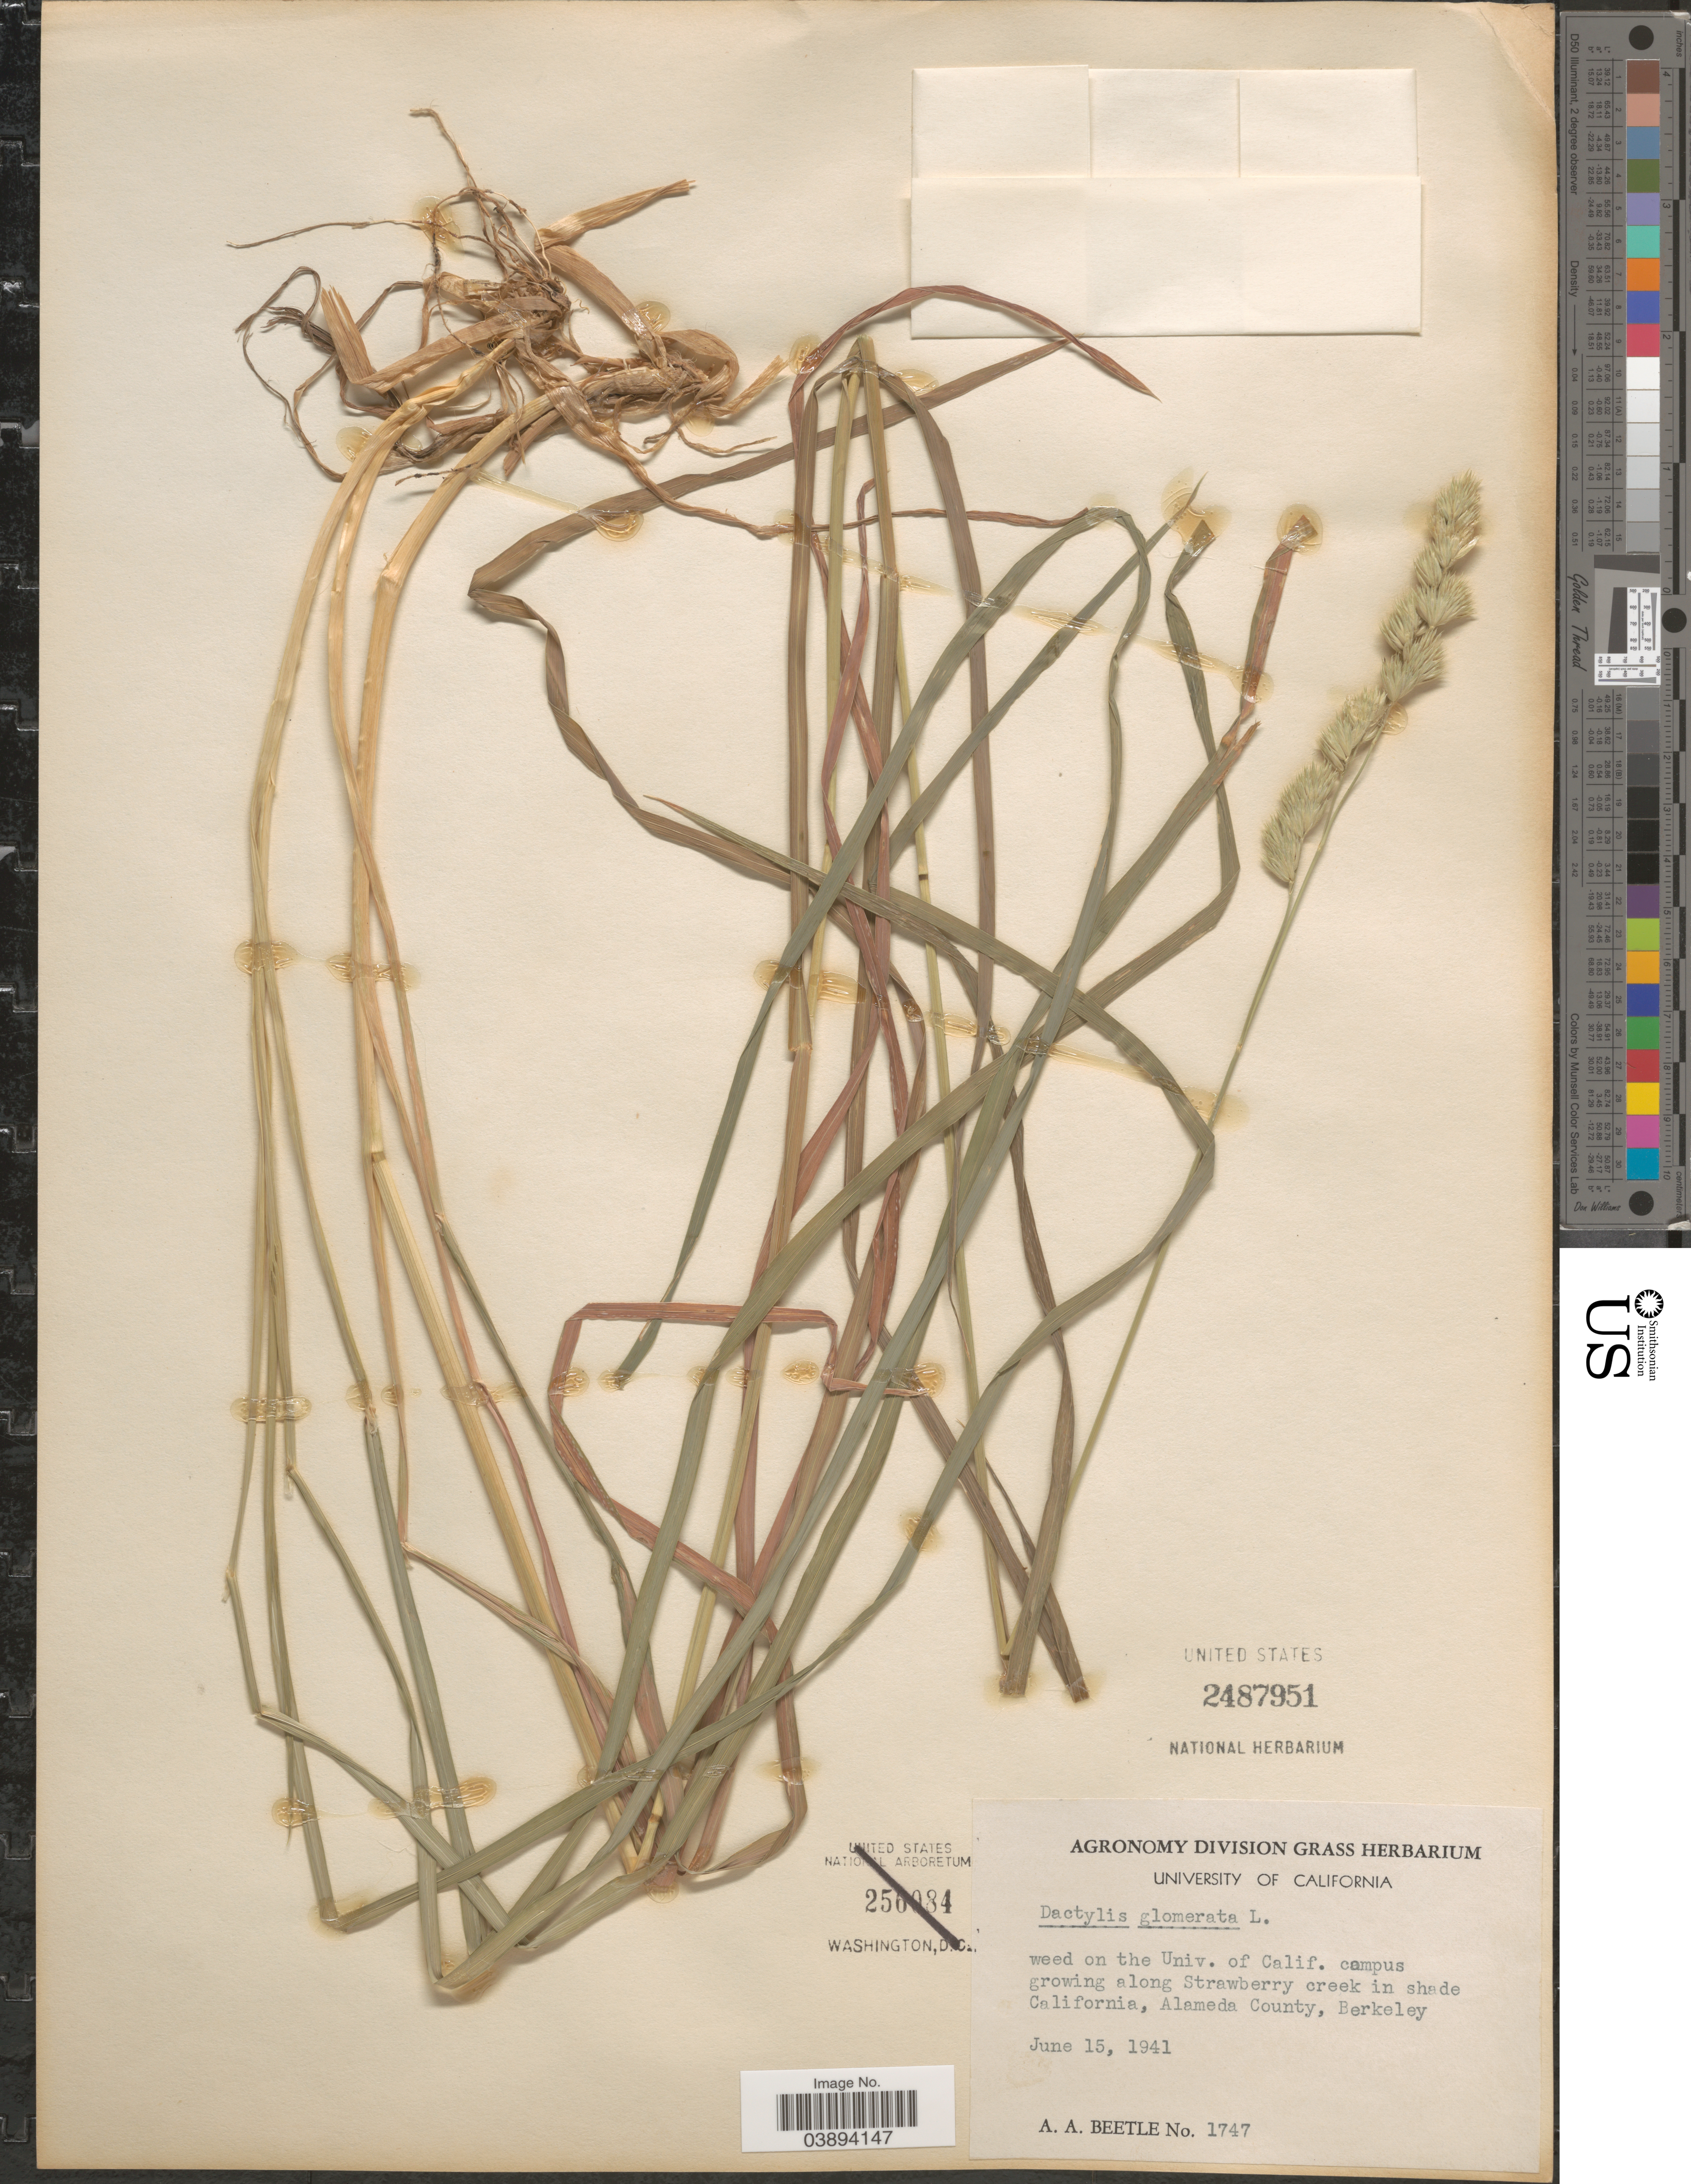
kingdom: Plantae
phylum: Tracheophyta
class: Liliopsida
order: Poales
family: Poaceae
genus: Dactylis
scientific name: Dactylis glomerata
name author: L.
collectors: A. A. Beetle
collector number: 1747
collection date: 1941-06-15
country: United States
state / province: California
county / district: Alameda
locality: On the Univ. of Calif. campu growing along Strawberry creek in shade, Alameda County, Berkeley.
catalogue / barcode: US 2487951